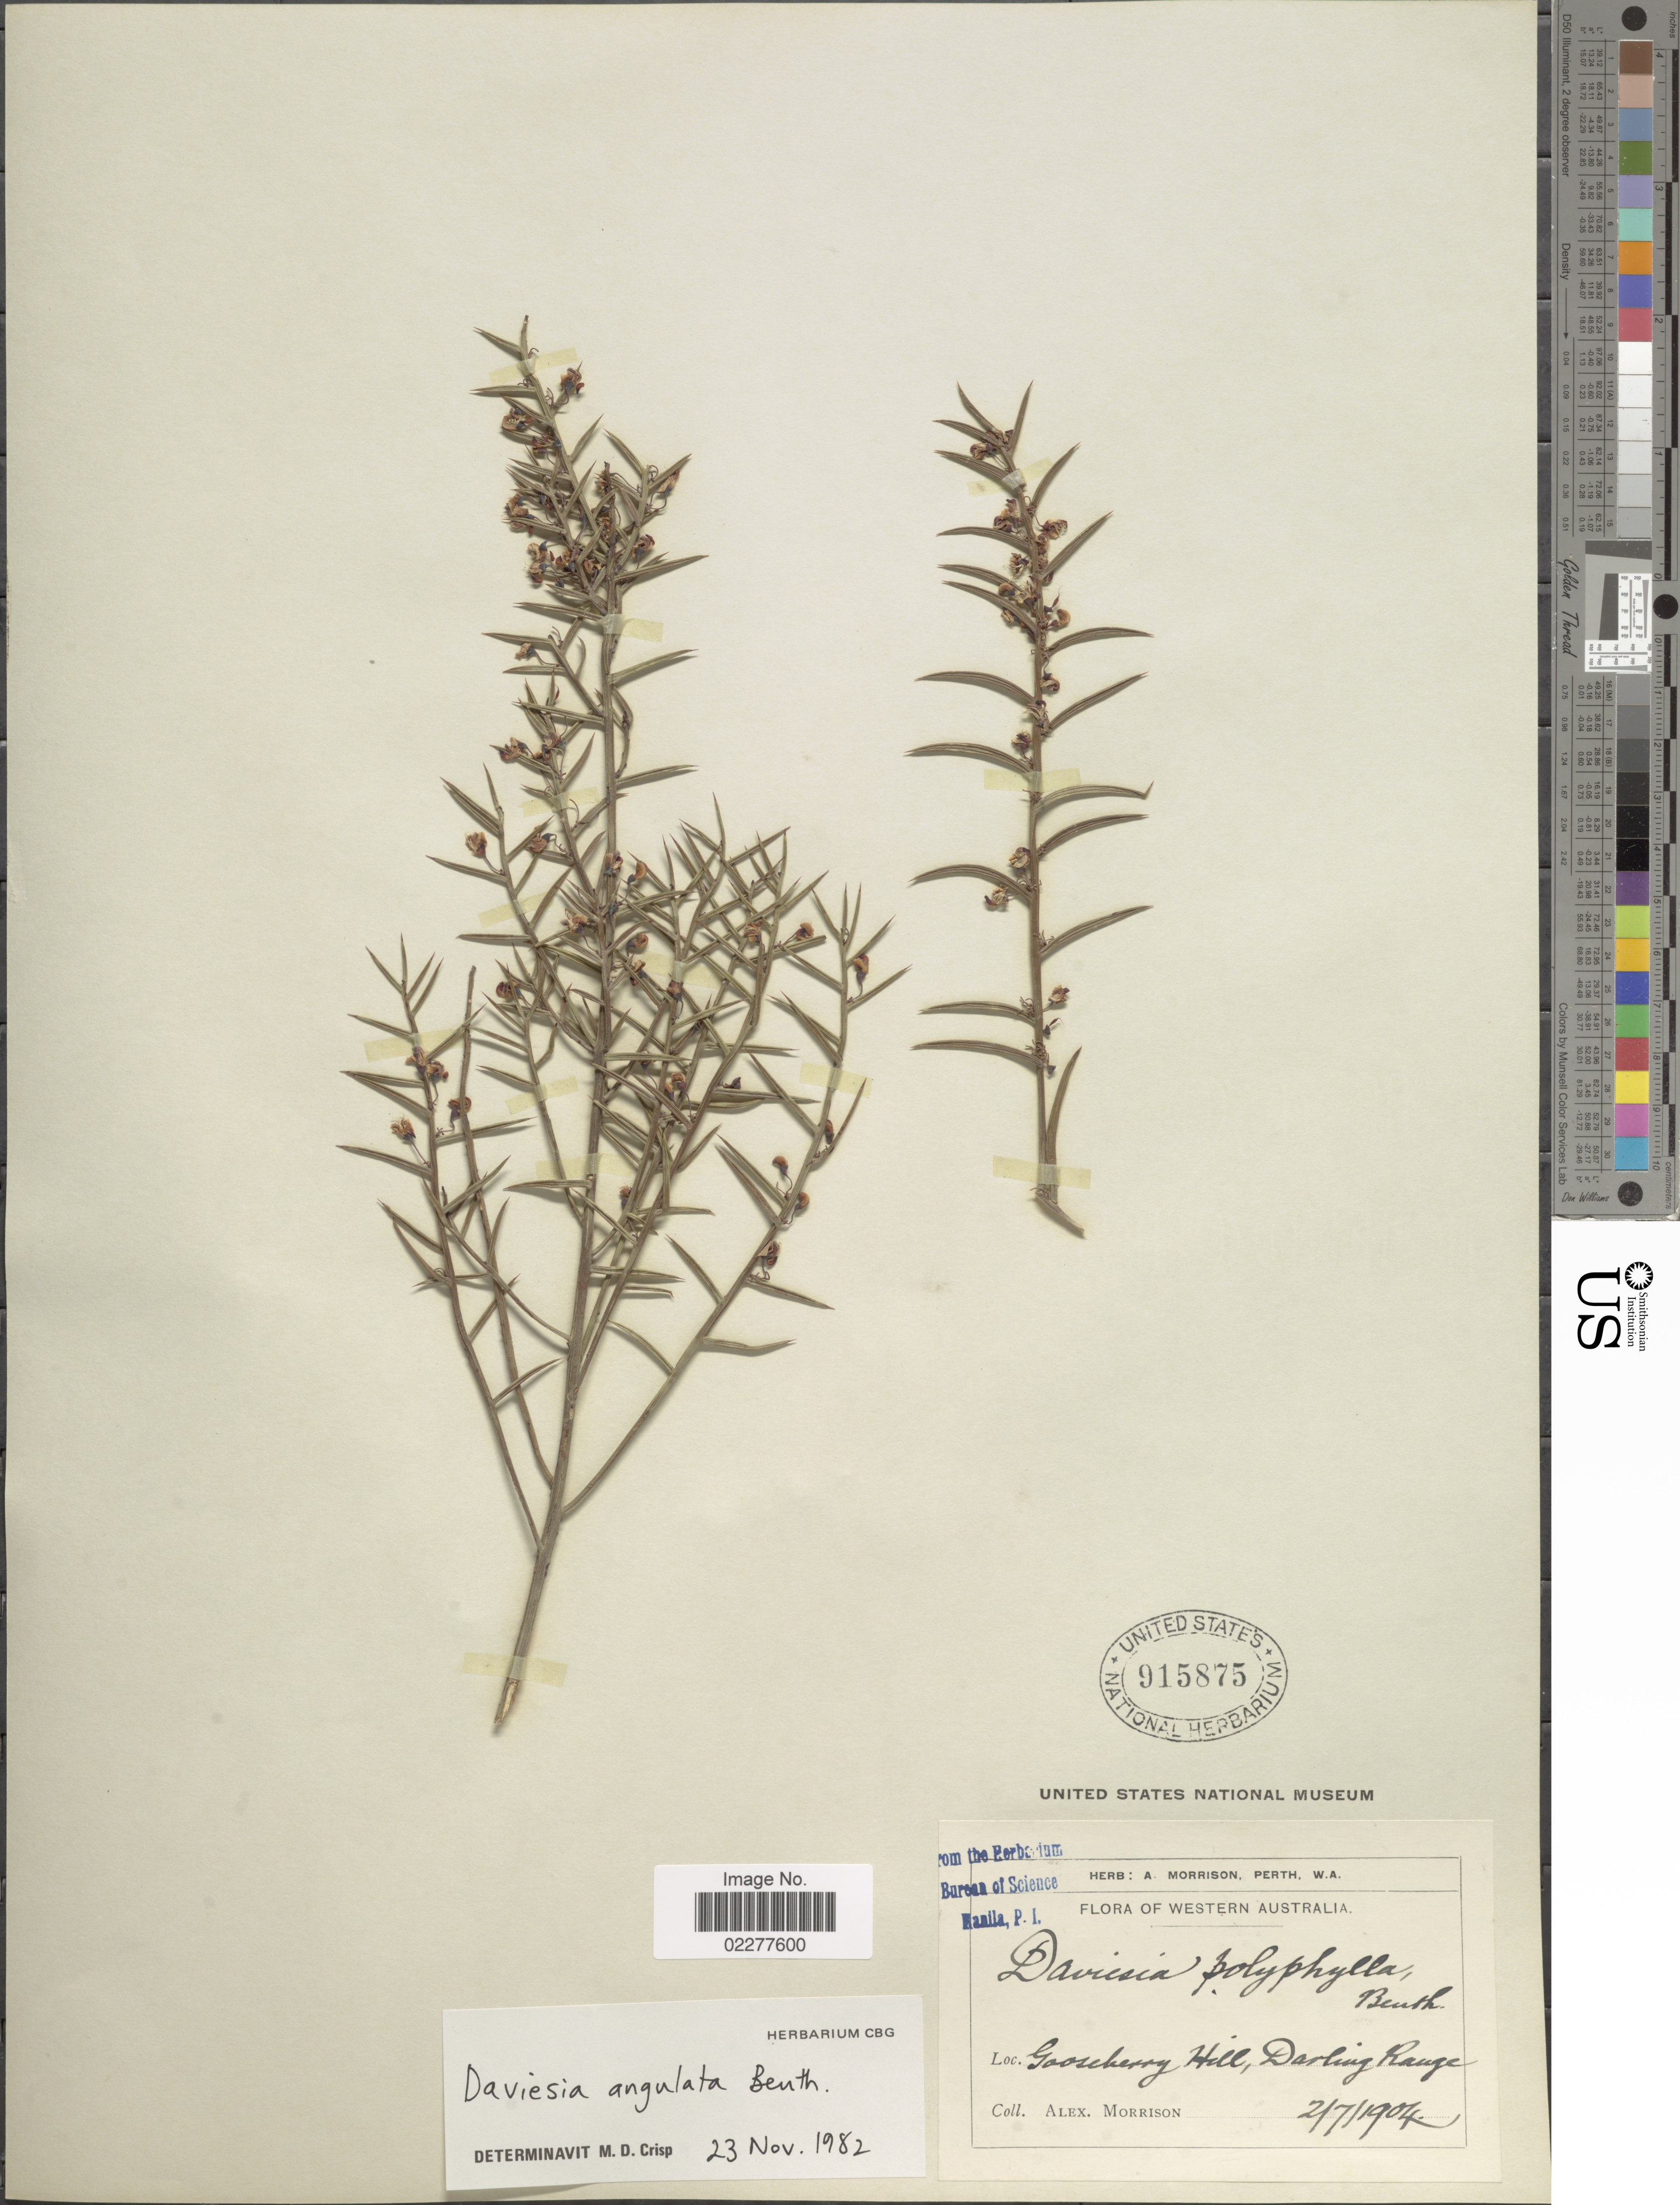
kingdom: Plantae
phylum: Tracheophyta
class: Magnoliopsida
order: Fabales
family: Fabaceae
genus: Daviesia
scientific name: Daviesia angulata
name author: Benth.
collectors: A. Morrison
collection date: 1904-07-02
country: Australia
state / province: Western Australia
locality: Goosberry Hill, Darling Range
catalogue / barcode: US 915875